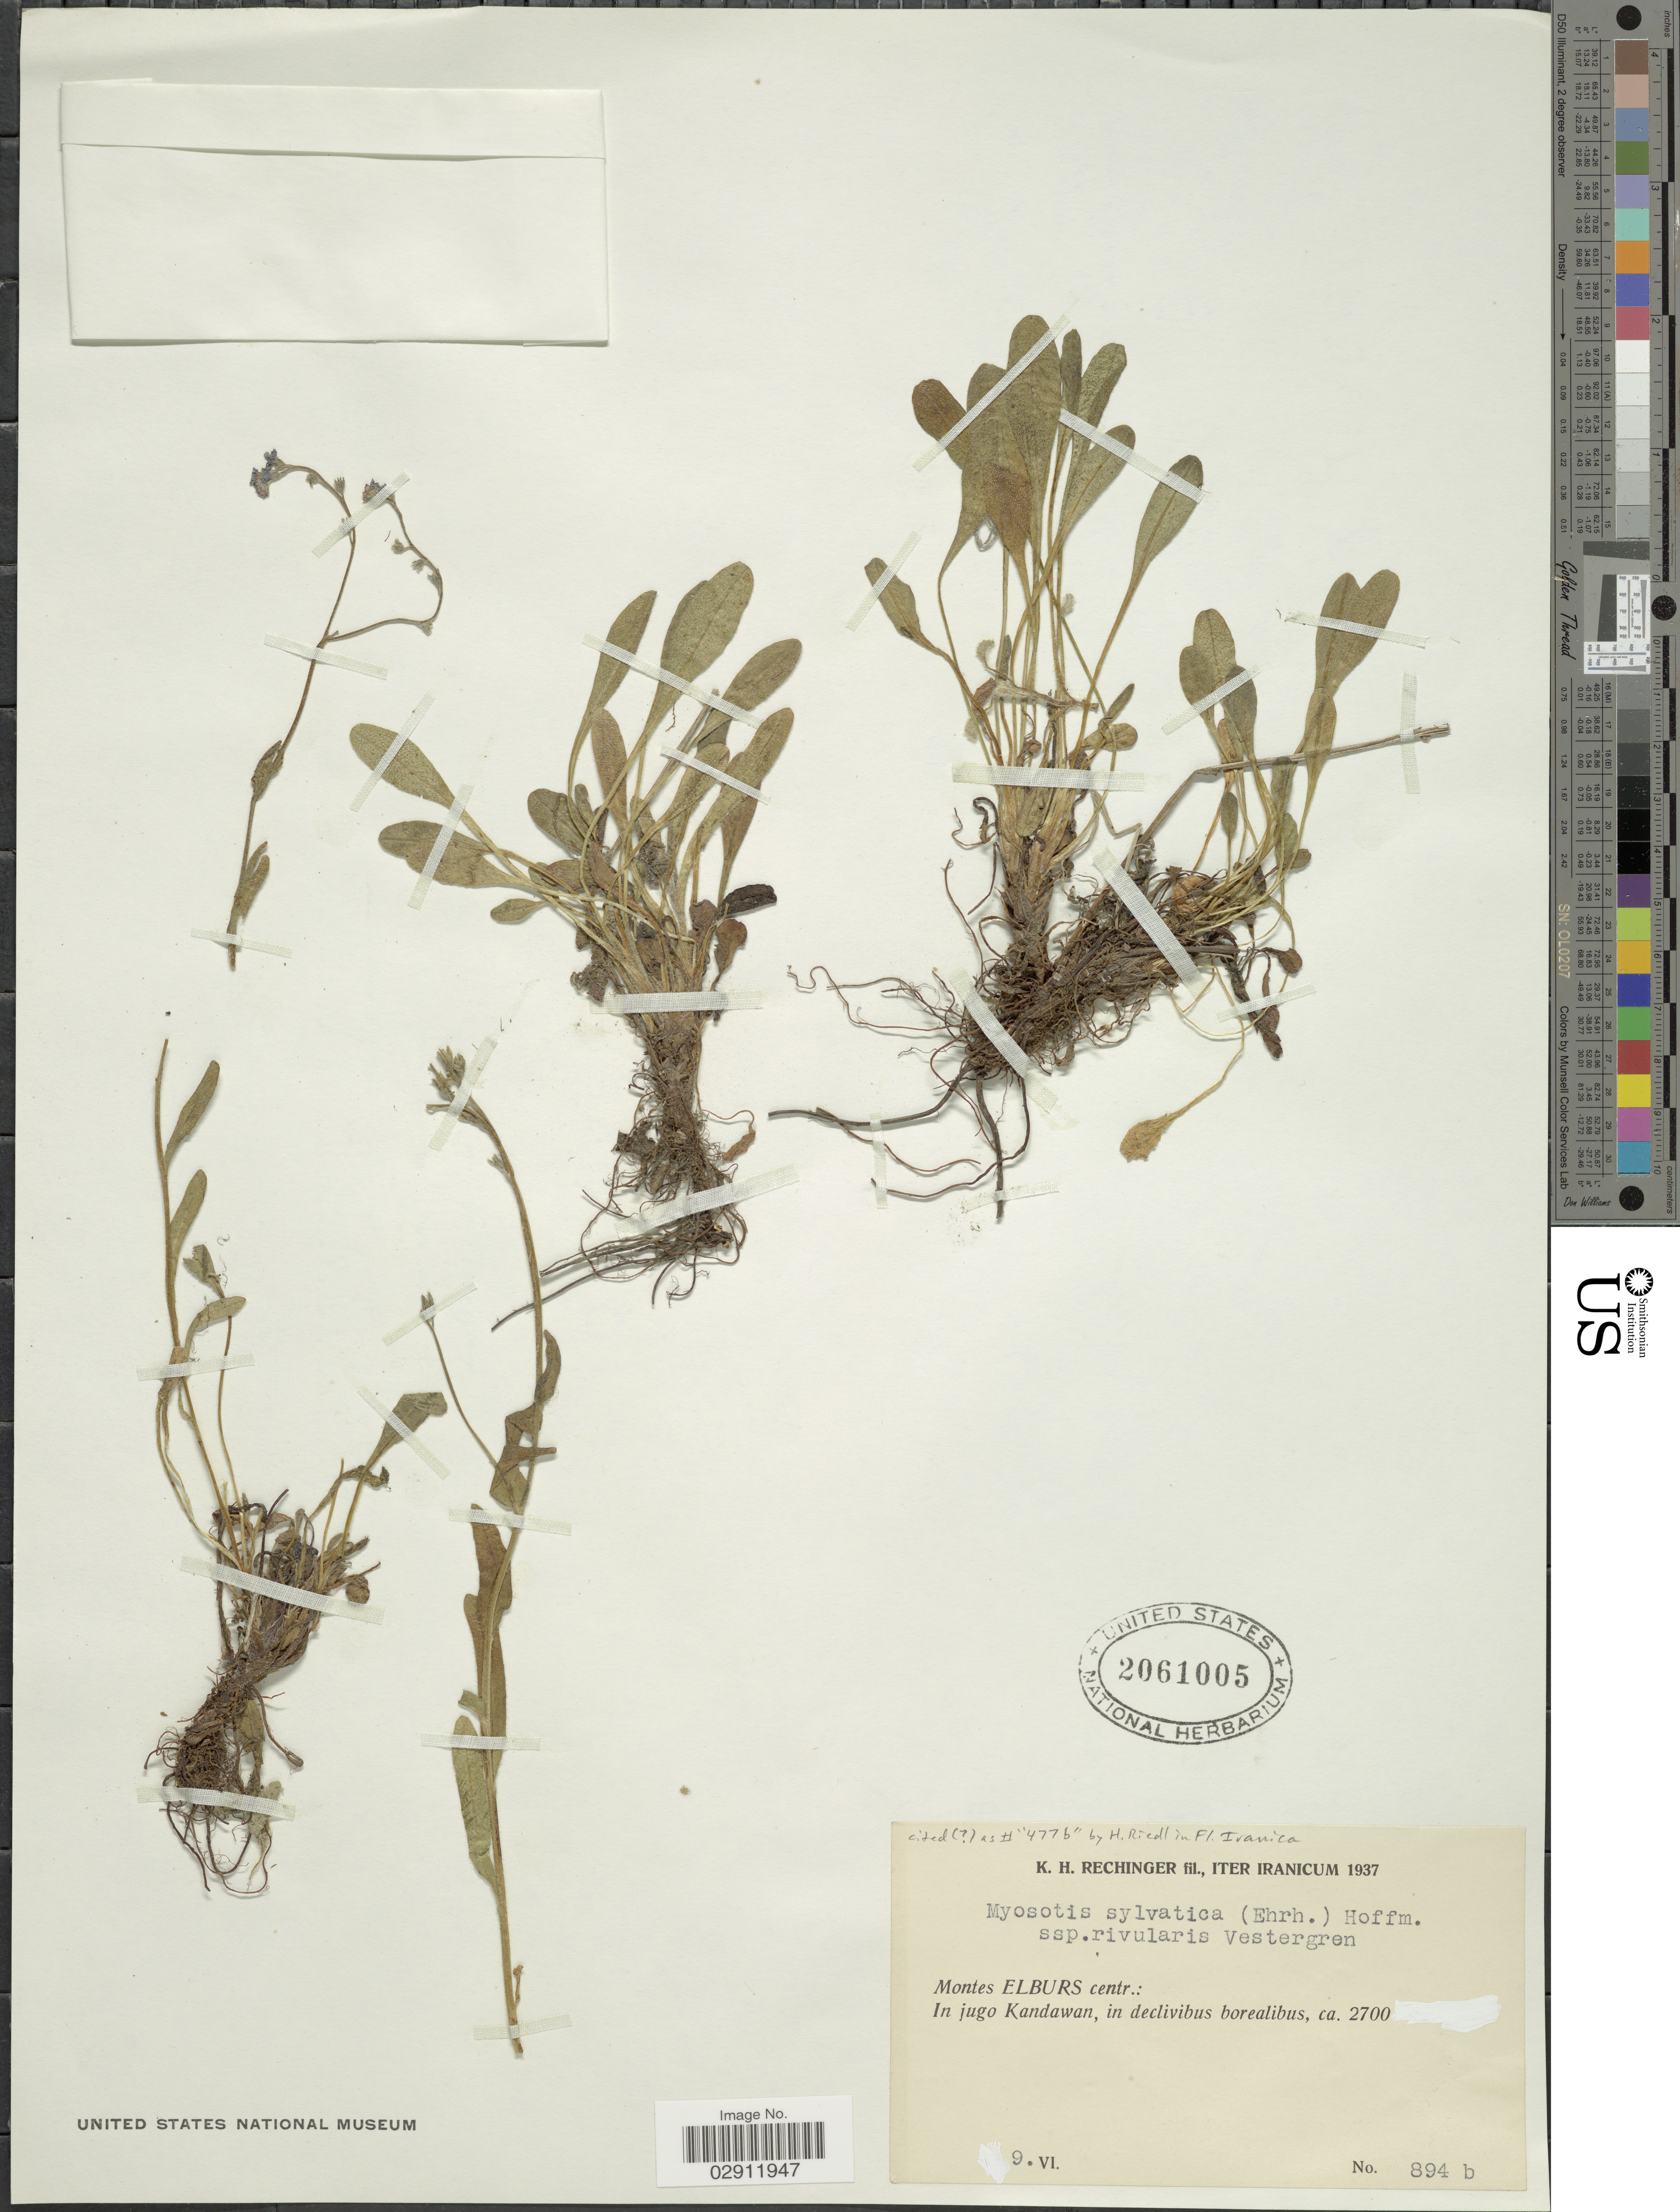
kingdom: Plantae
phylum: Tracheophyta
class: Magnoliopsida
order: Boraginales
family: Boraginaceae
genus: Myosotis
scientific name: Myosotis sylvatica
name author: Ehrh. ex Hoffm.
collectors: K. H. Rechinger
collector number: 894 b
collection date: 1937-06-09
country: Iran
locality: Montes Elburs centr.: In jugo Kandawan, in declivibus borealibus.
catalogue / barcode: US 2061005